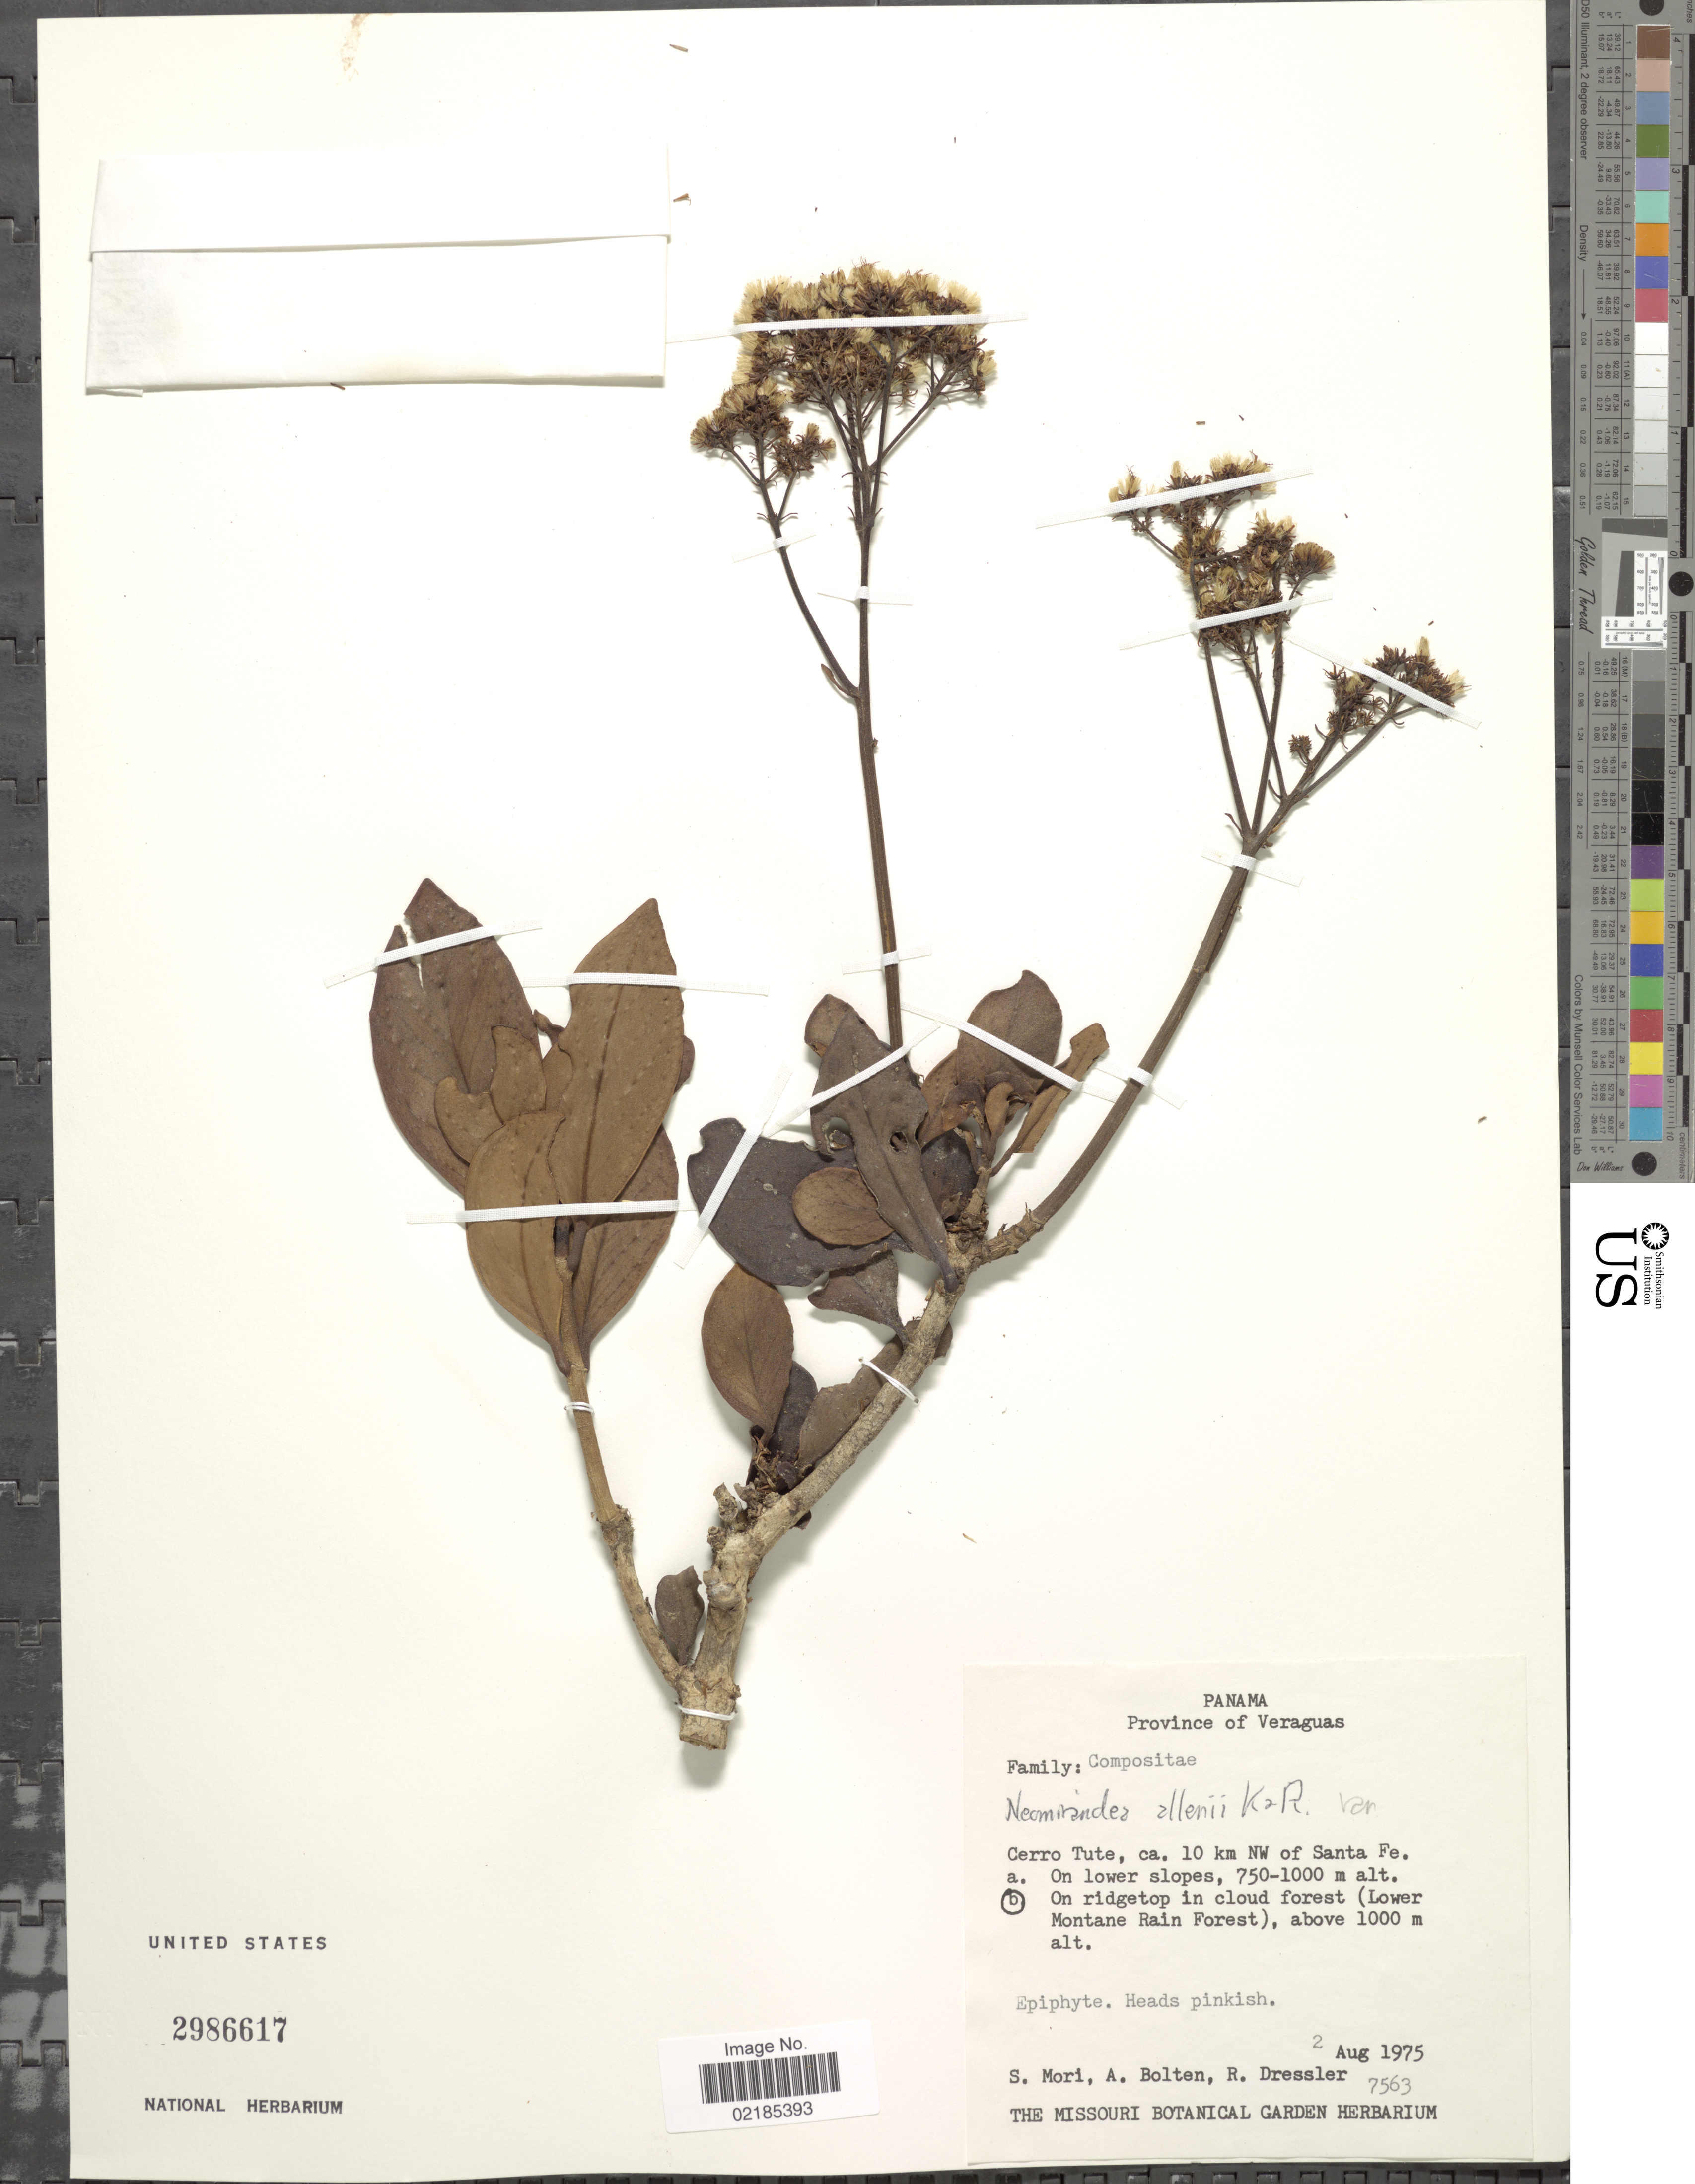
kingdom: Plantae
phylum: Tracheophyta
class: Magnoliopsida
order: Asterales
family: Asteraceae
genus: Neomirandea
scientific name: Neomirandea allenii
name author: R.M. King & H. Rob.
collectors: S. Mori, A. Bolten & R. Dressler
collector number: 7563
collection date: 1975-08-02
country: Panama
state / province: Veraguas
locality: Cerro Tute, ca. 10 km N of Santa Fe. (Lower Montane Rain Forest)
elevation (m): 1000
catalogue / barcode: US 2986617